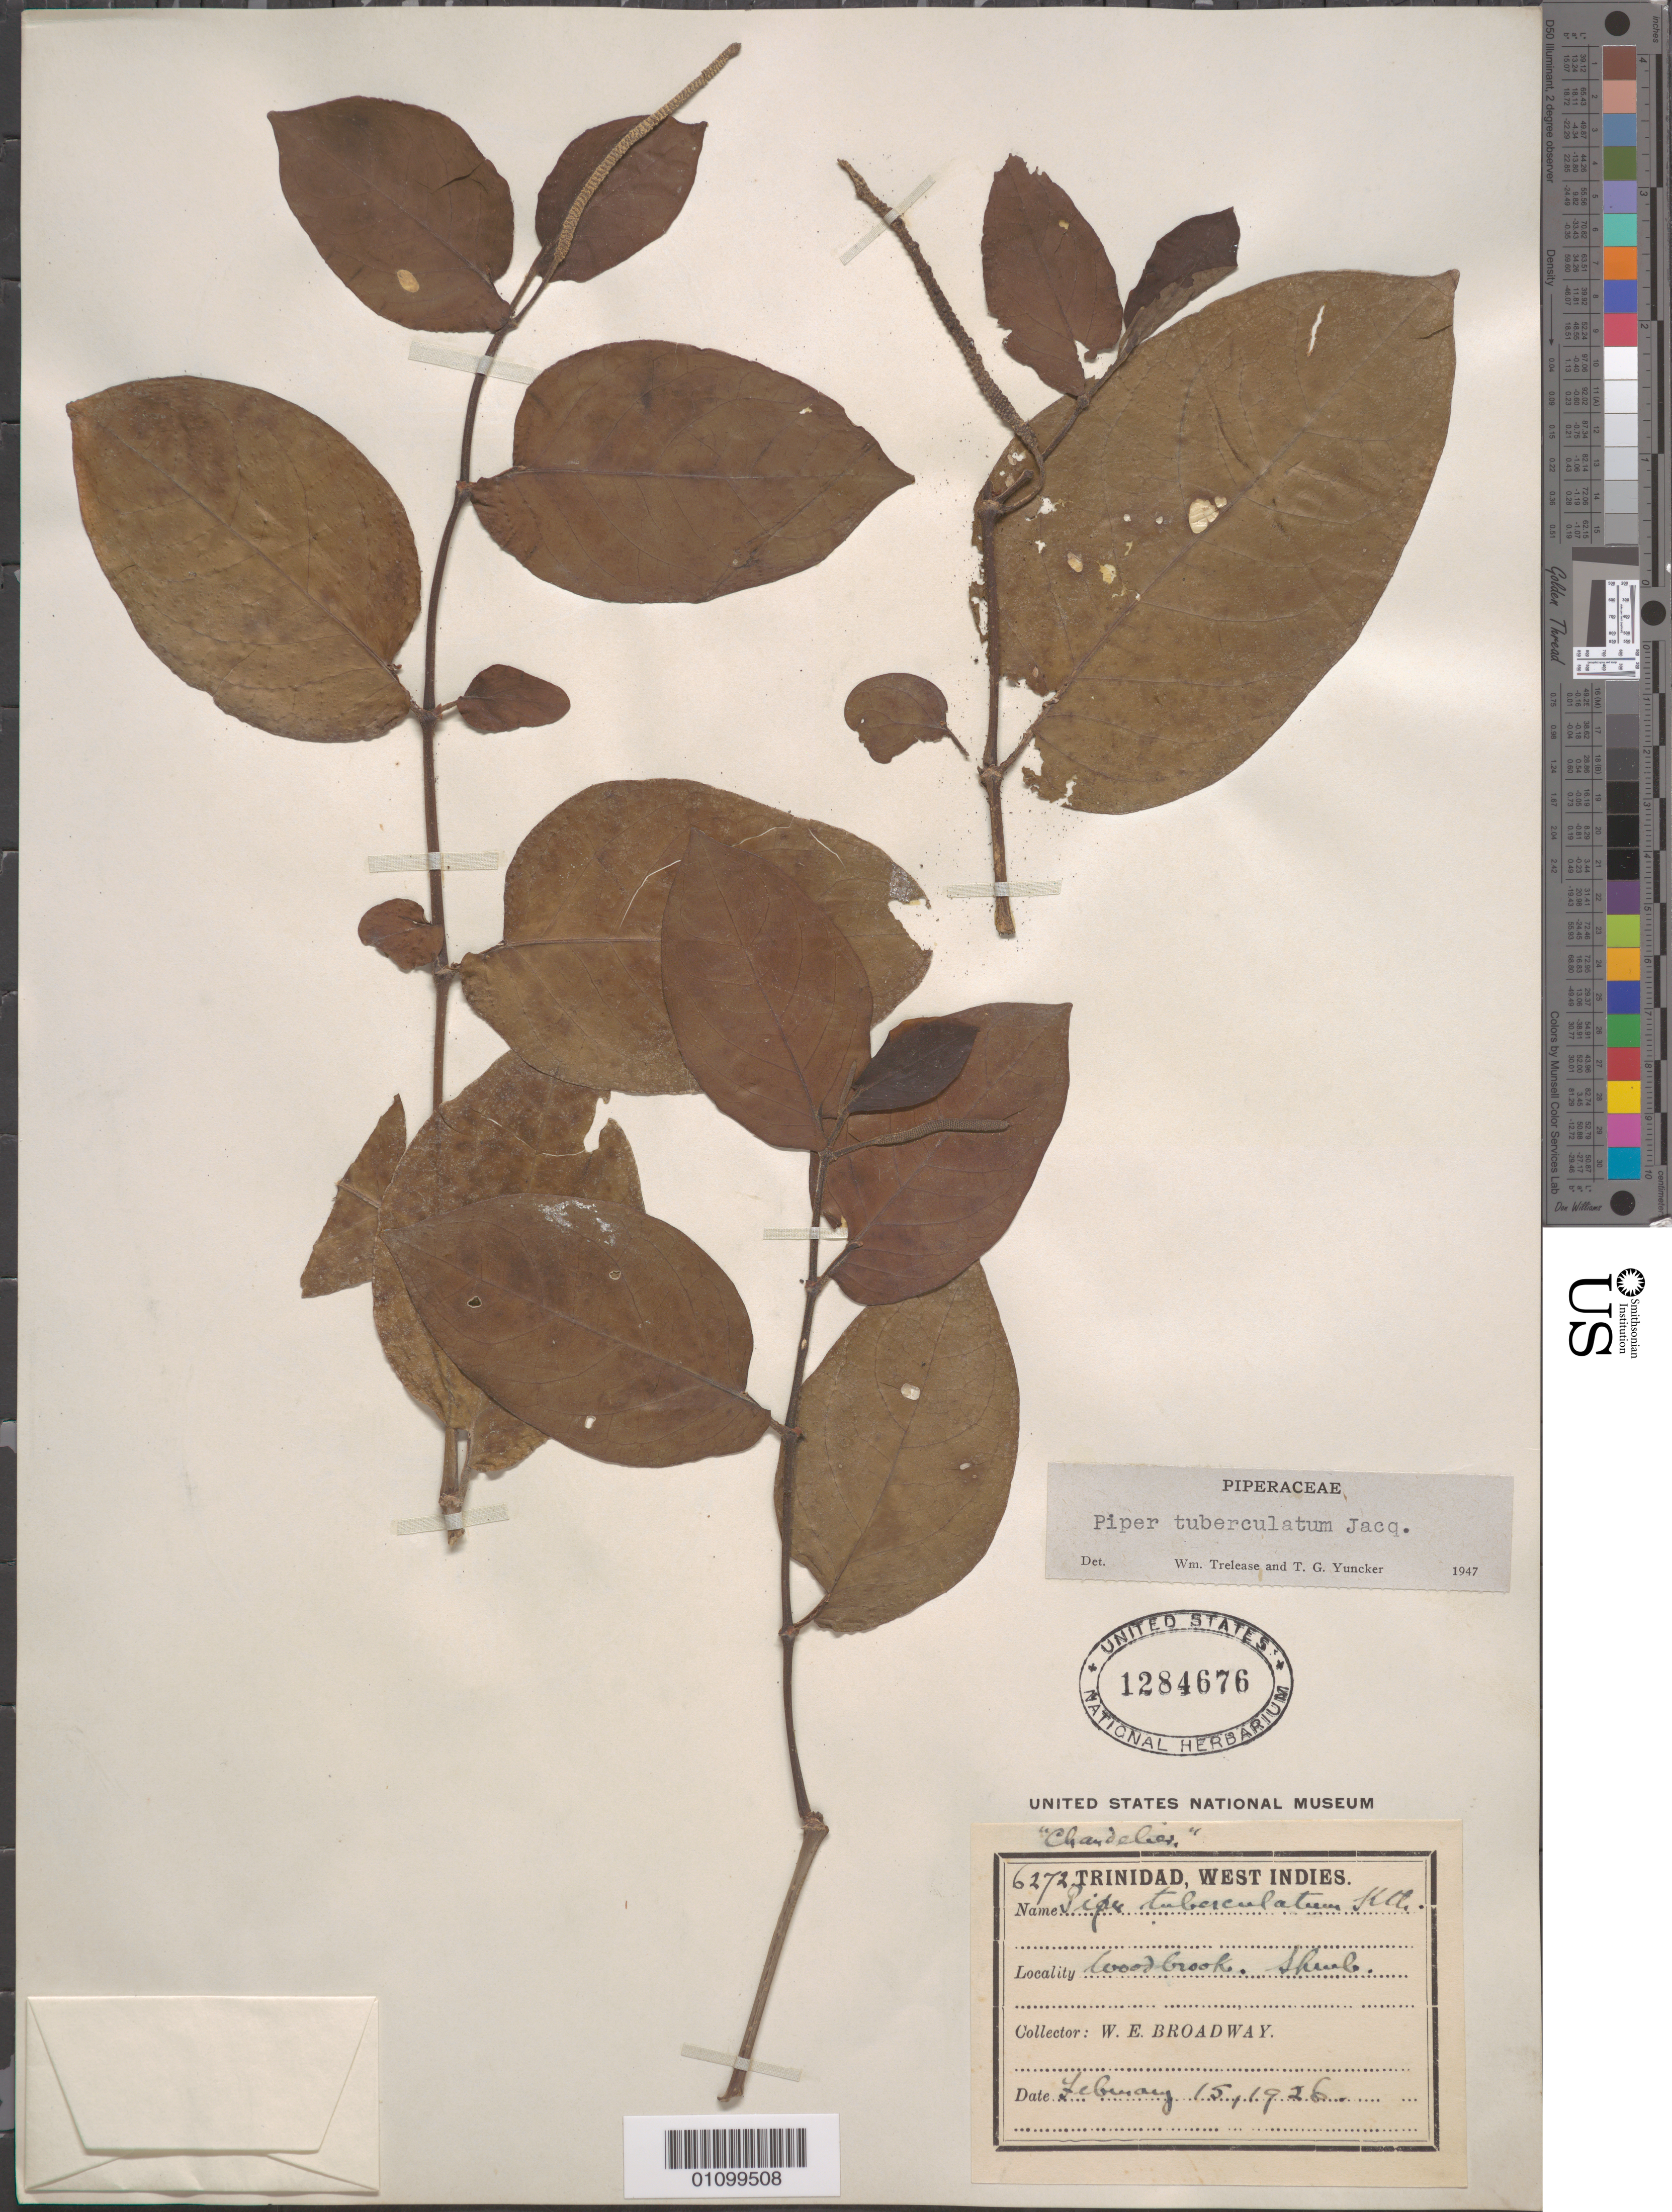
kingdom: Plantae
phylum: Tracheophyta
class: Magnoliopsida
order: Piperales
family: Piperaceae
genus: Piper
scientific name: Piper tuberculatum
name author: Jacq.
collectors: W. E. Broadway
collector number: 6272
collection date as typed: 15 Feb 1926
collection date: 1926-02-15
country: Trinidad and Tobago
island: Trinidad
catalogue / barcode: US 1284676